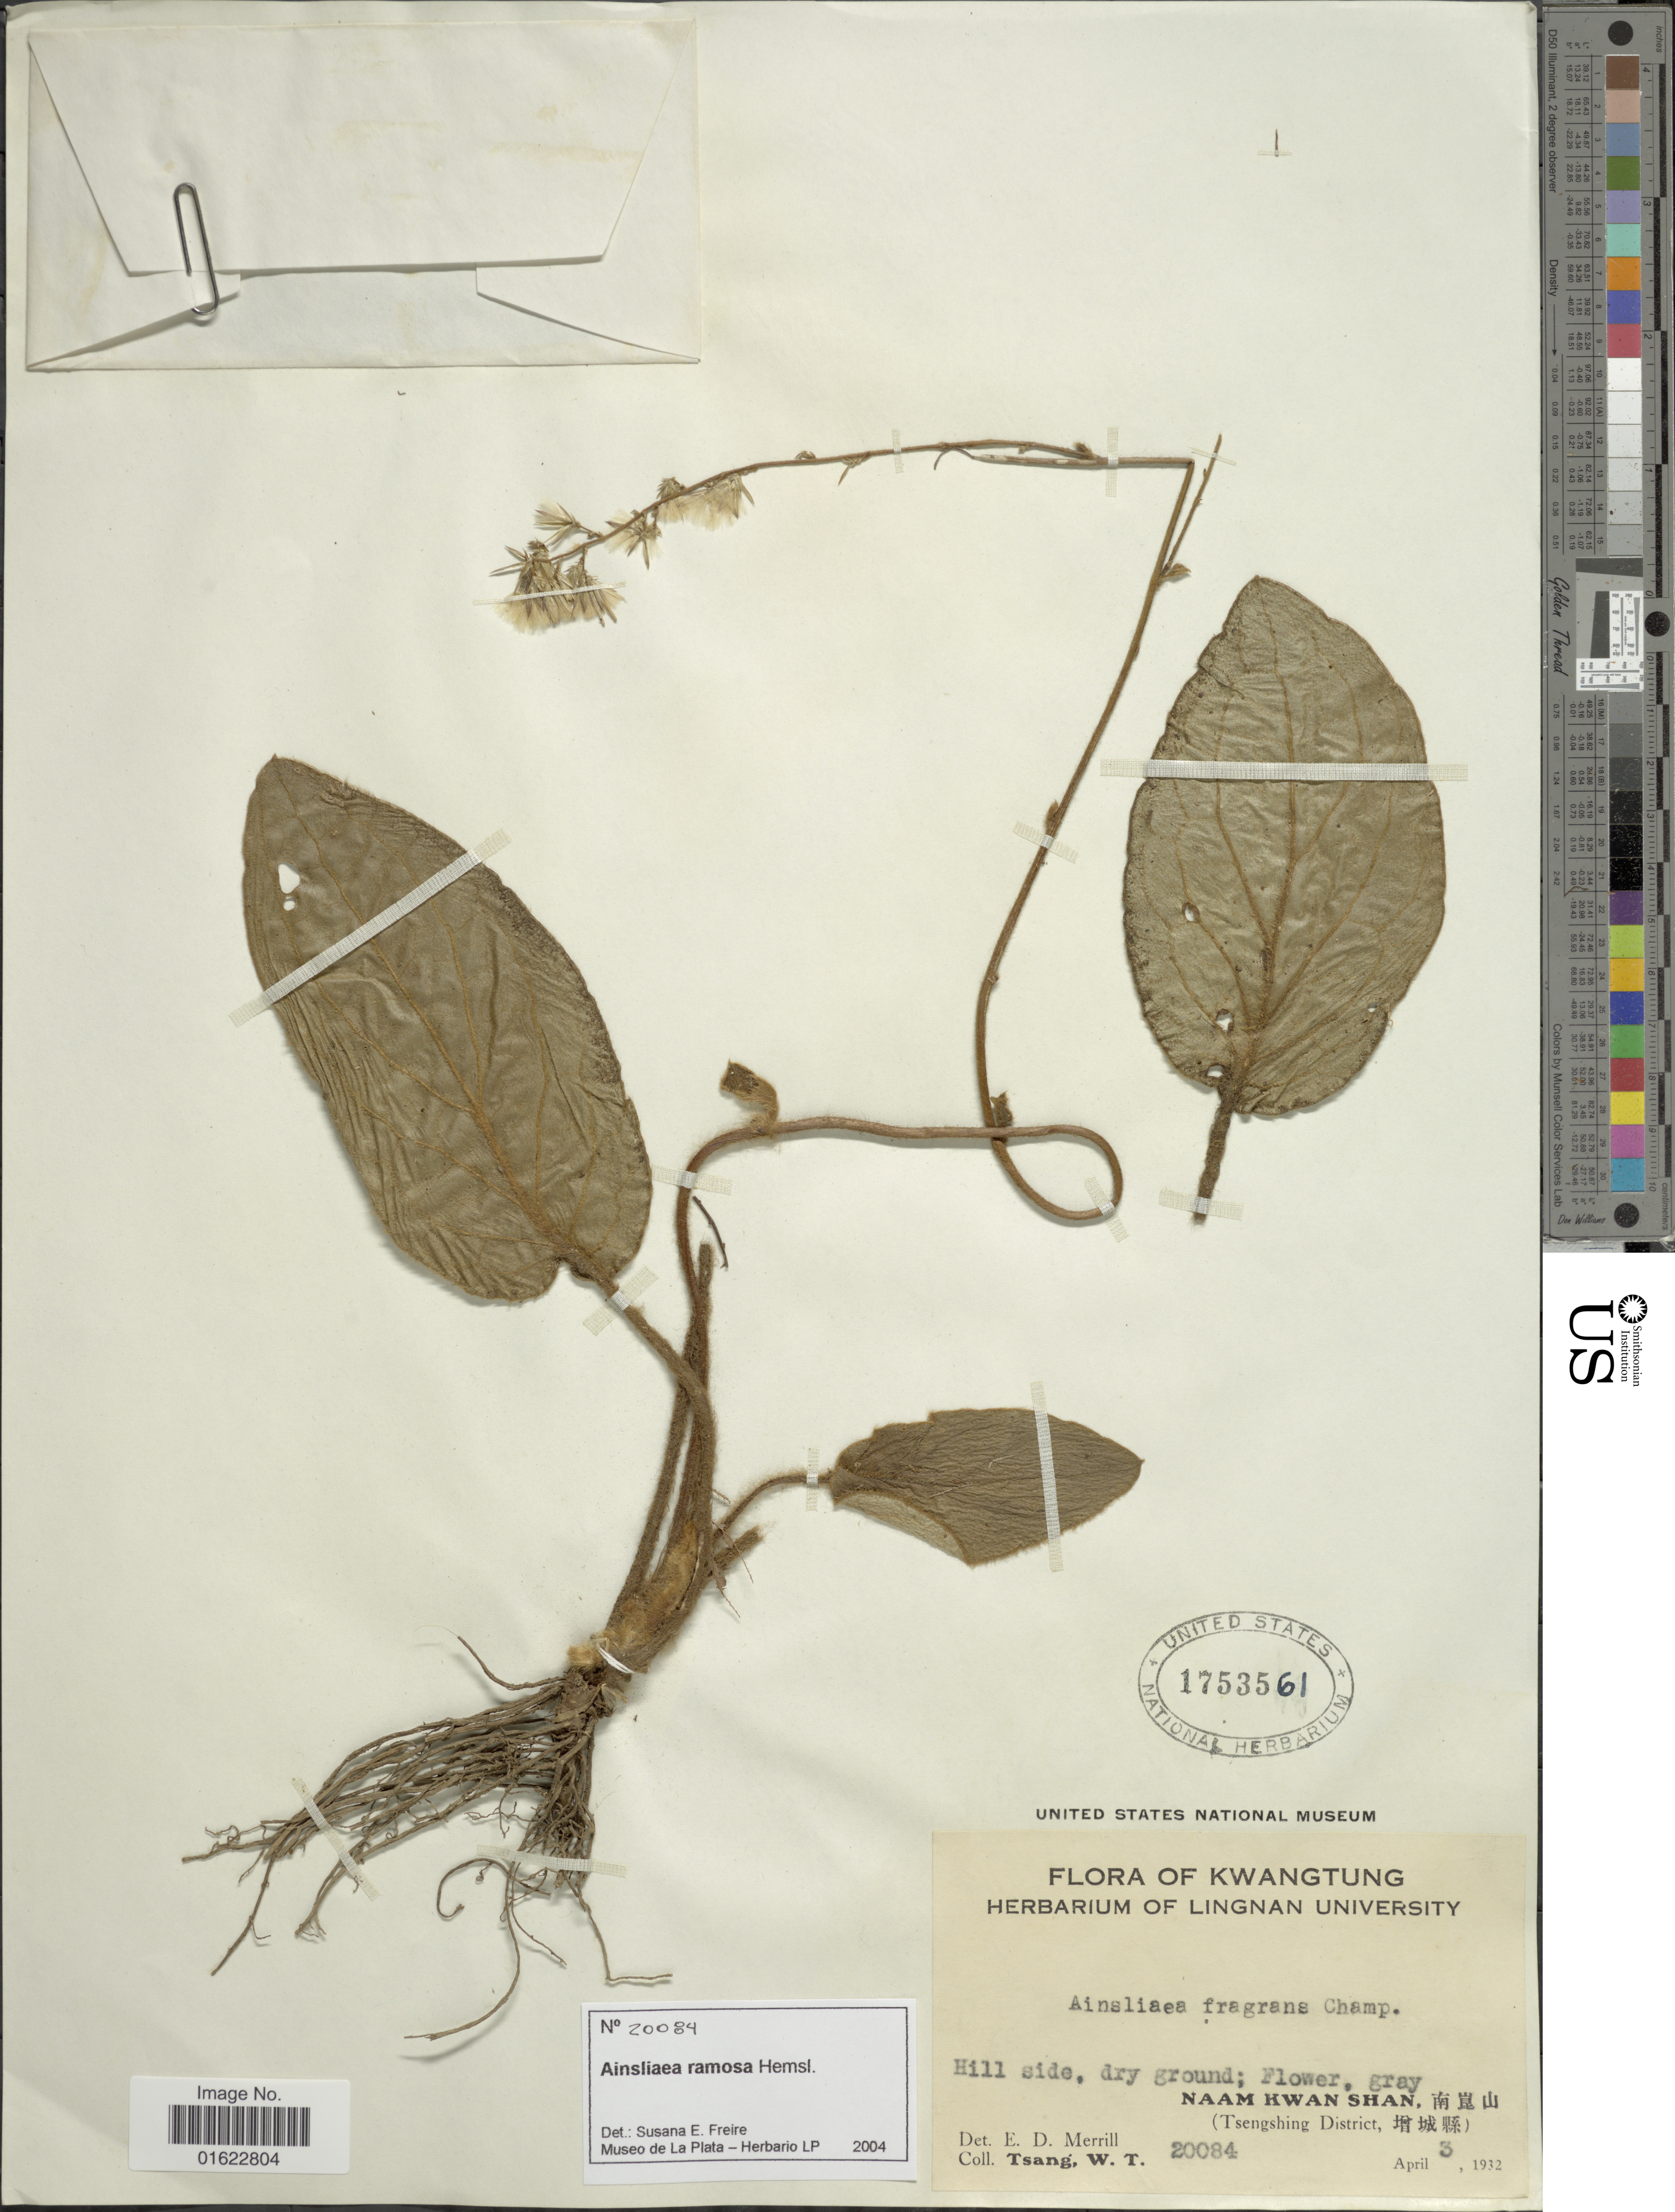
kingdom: Plantae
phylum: Tracheophyta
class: Magnoliopsida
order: Asterales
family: Asteraceae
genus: Ainsliaea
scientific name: Ainsliaea ramosa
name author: Hemsl.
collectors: W. T. Tsang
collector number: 20084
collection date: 1932-04-03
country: China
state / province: Guangdong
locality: Kwangtung, Hills side. Naam Kwan Shan, X, (Tsengshing District, X).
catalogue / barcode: US 1753561